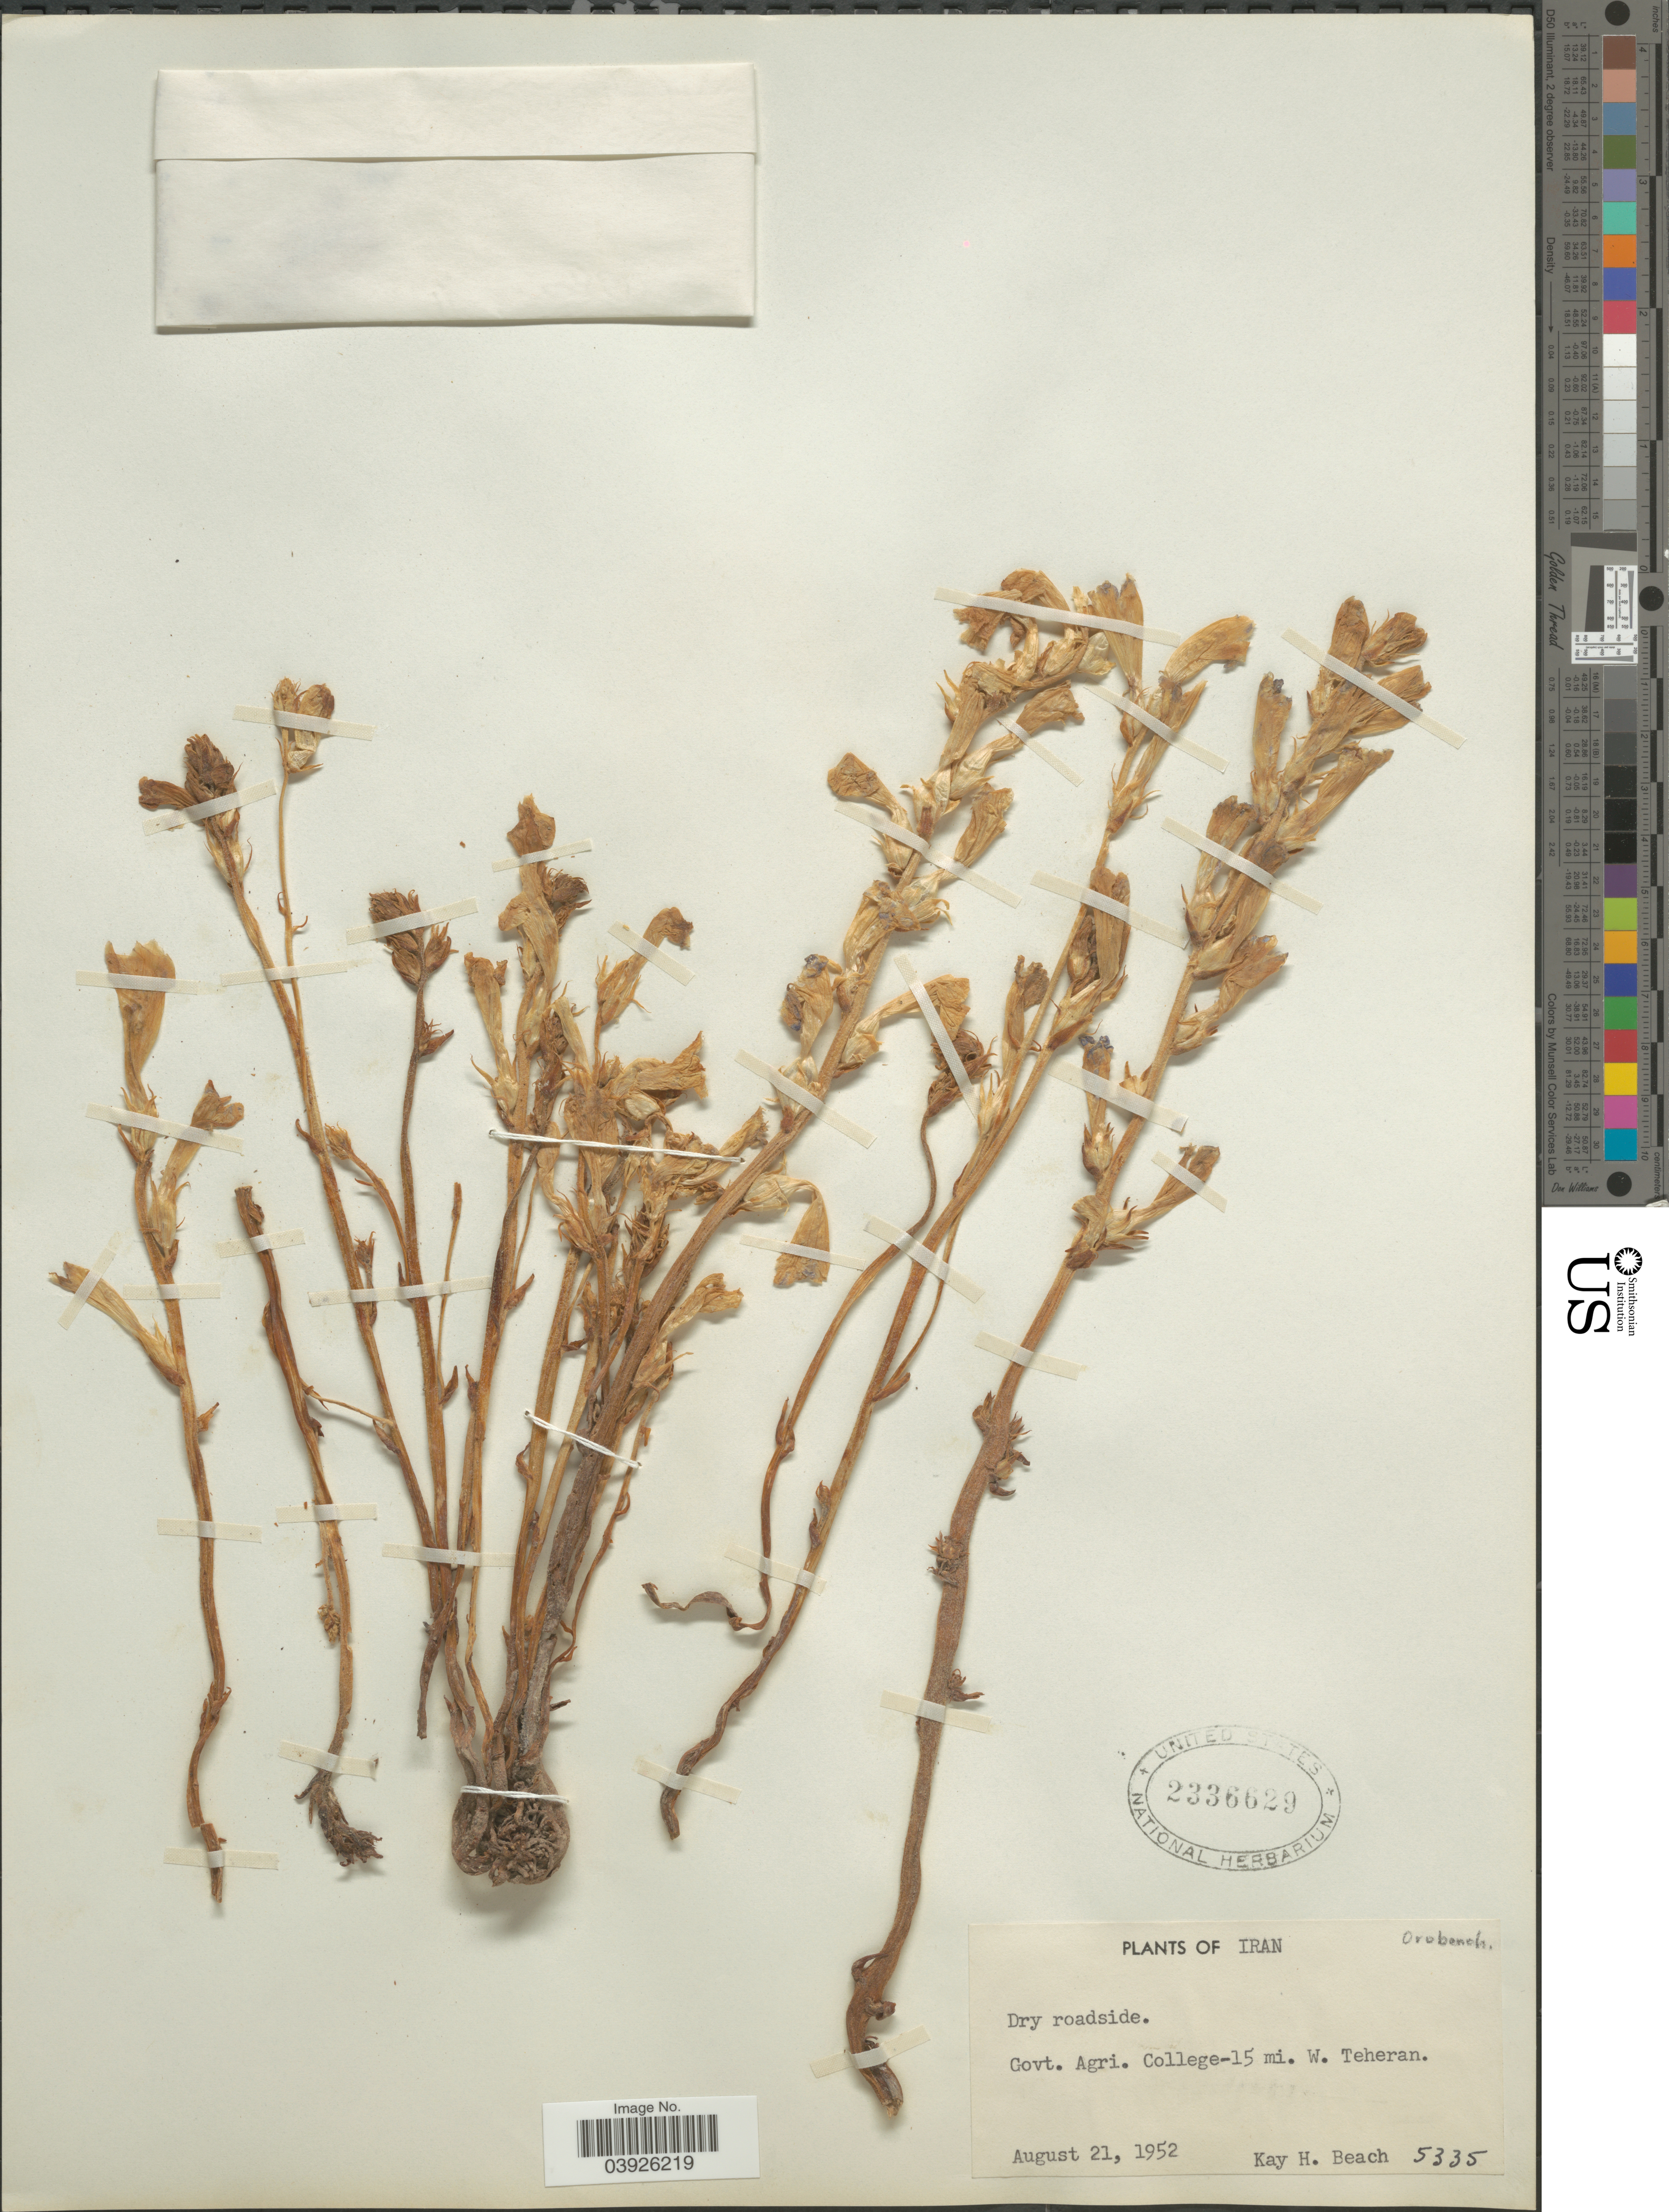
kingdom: Plantae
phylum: Tracheophyta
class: Magnoliopsida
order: Lamiales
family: Orobanchaceae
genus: Orobanche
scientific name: Orobanche sp.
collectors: K. H. Beach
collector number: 5335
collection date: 1952-08-21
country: Iran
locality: Govt. Argi. College- 15 mi. W. Teheran.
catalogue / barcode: US 2336629